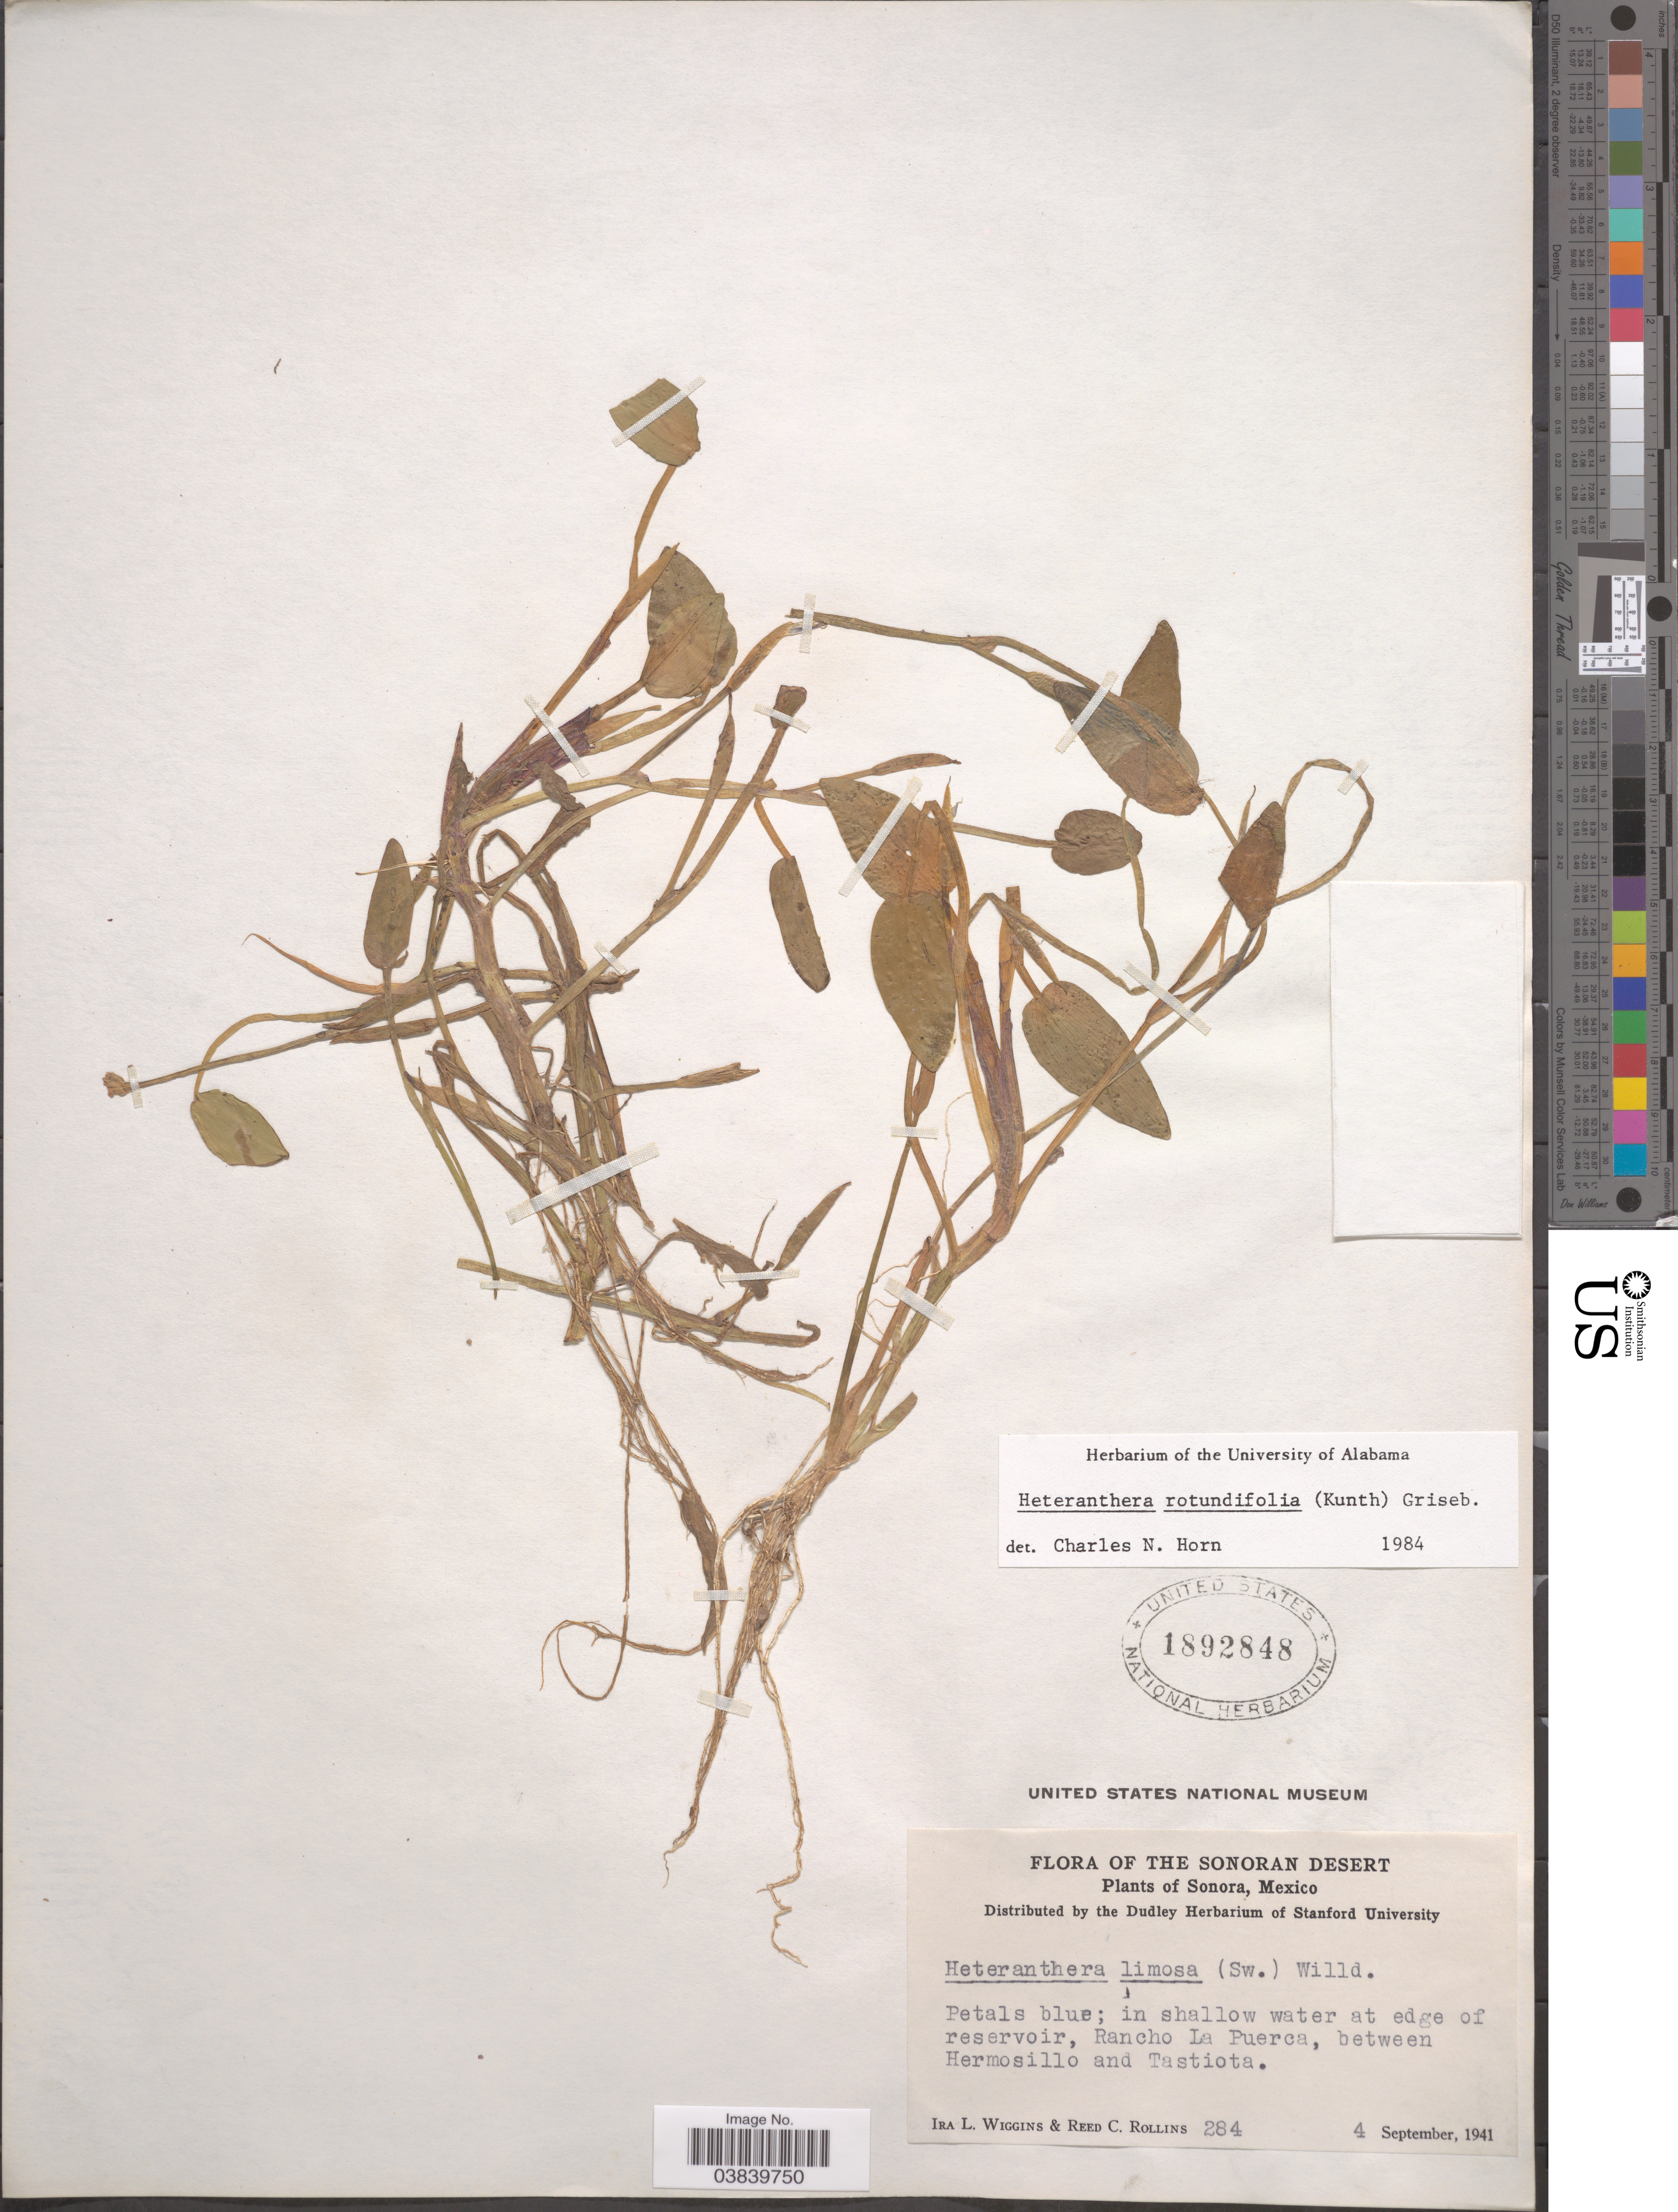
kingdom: Plantae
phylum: Tracheophyta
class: Liliopsida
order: Commelinales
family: Pontederiaceae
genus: Heteranthera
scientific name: Heteranthera rotundifolia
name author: (Kunth) Griseb.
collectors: I. L. Wiggins & R. C. Rollins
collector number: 284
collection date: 1941-09-04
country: Mexico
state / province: Sonora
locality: The Sonoran Desert. In shallow water at edge of reservoir, Rancho La Puerca, between Hermosillo and Tastiota.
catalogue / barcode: US 1892848